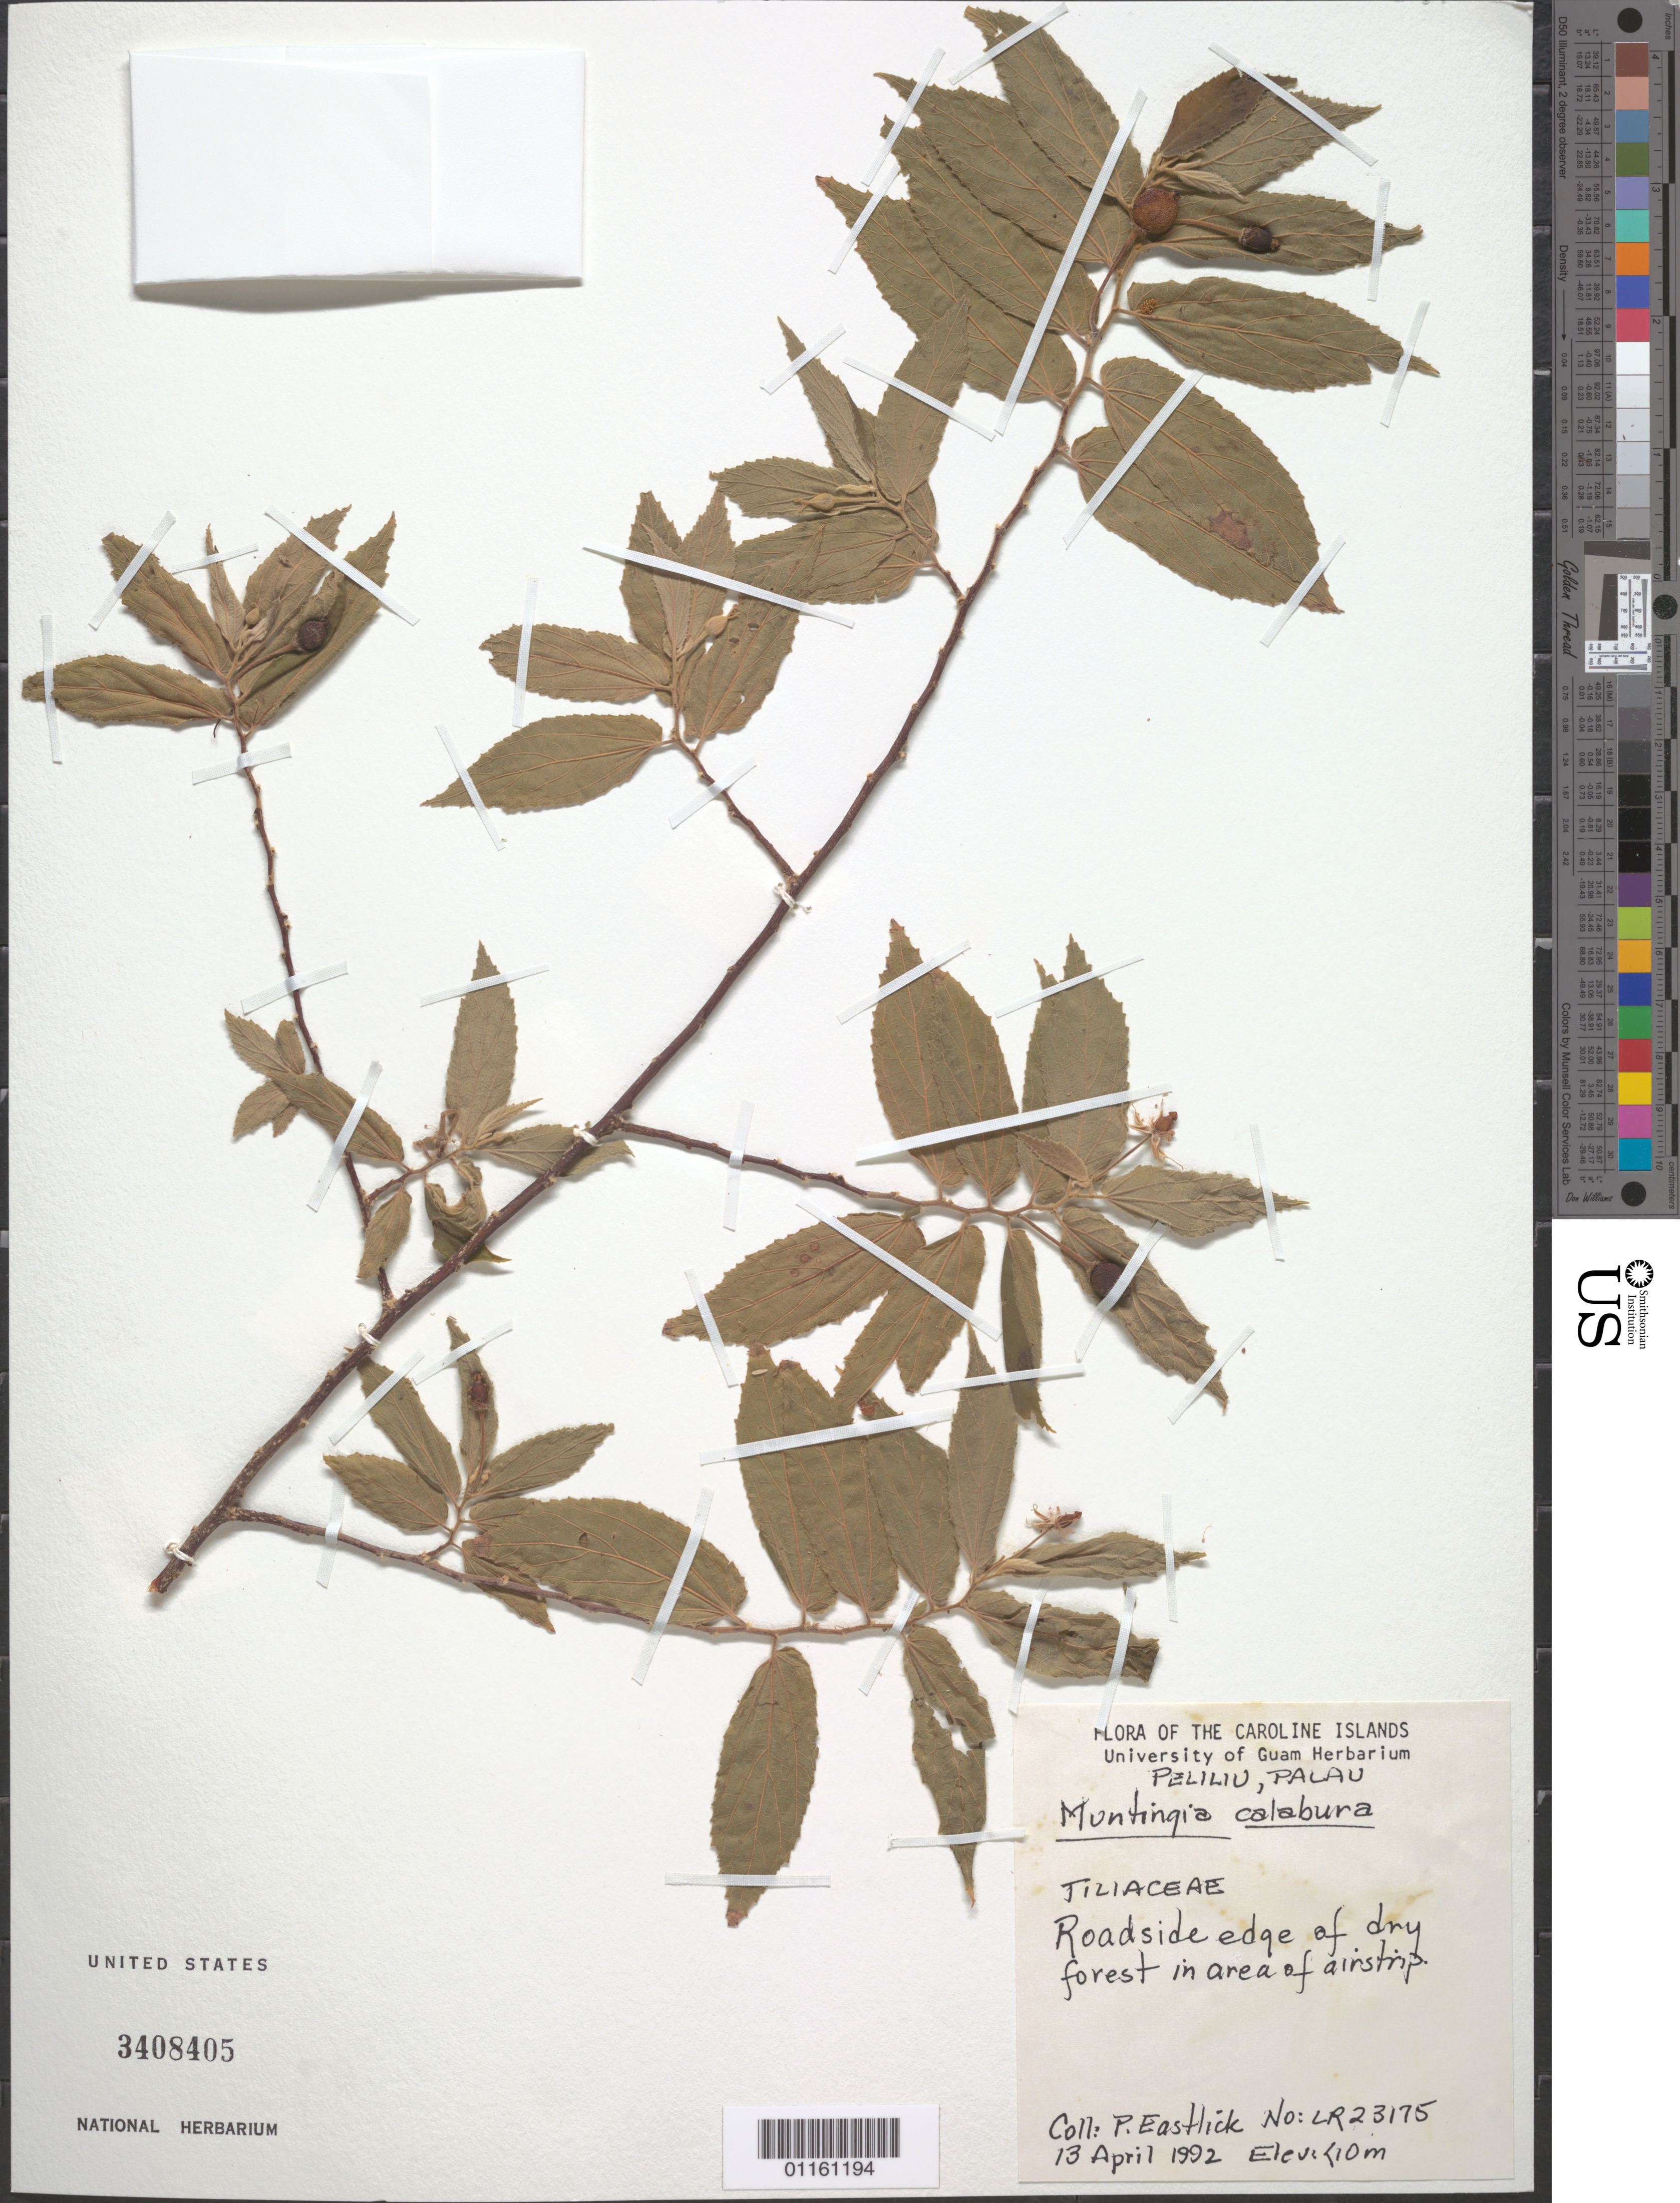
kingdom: Plantae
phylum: Tracheophyta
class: Magnoliopsida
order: Malvales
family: Muntingiaceae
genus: Muntingia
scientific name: Muntingia calabura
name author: L.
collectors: P. Eastlick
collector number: LR23175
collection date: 1992-04-13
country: Palau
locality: Peliliu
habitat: Roadside edge of dry forest in area of airstrip.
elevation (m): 10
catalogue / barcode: US 3408405